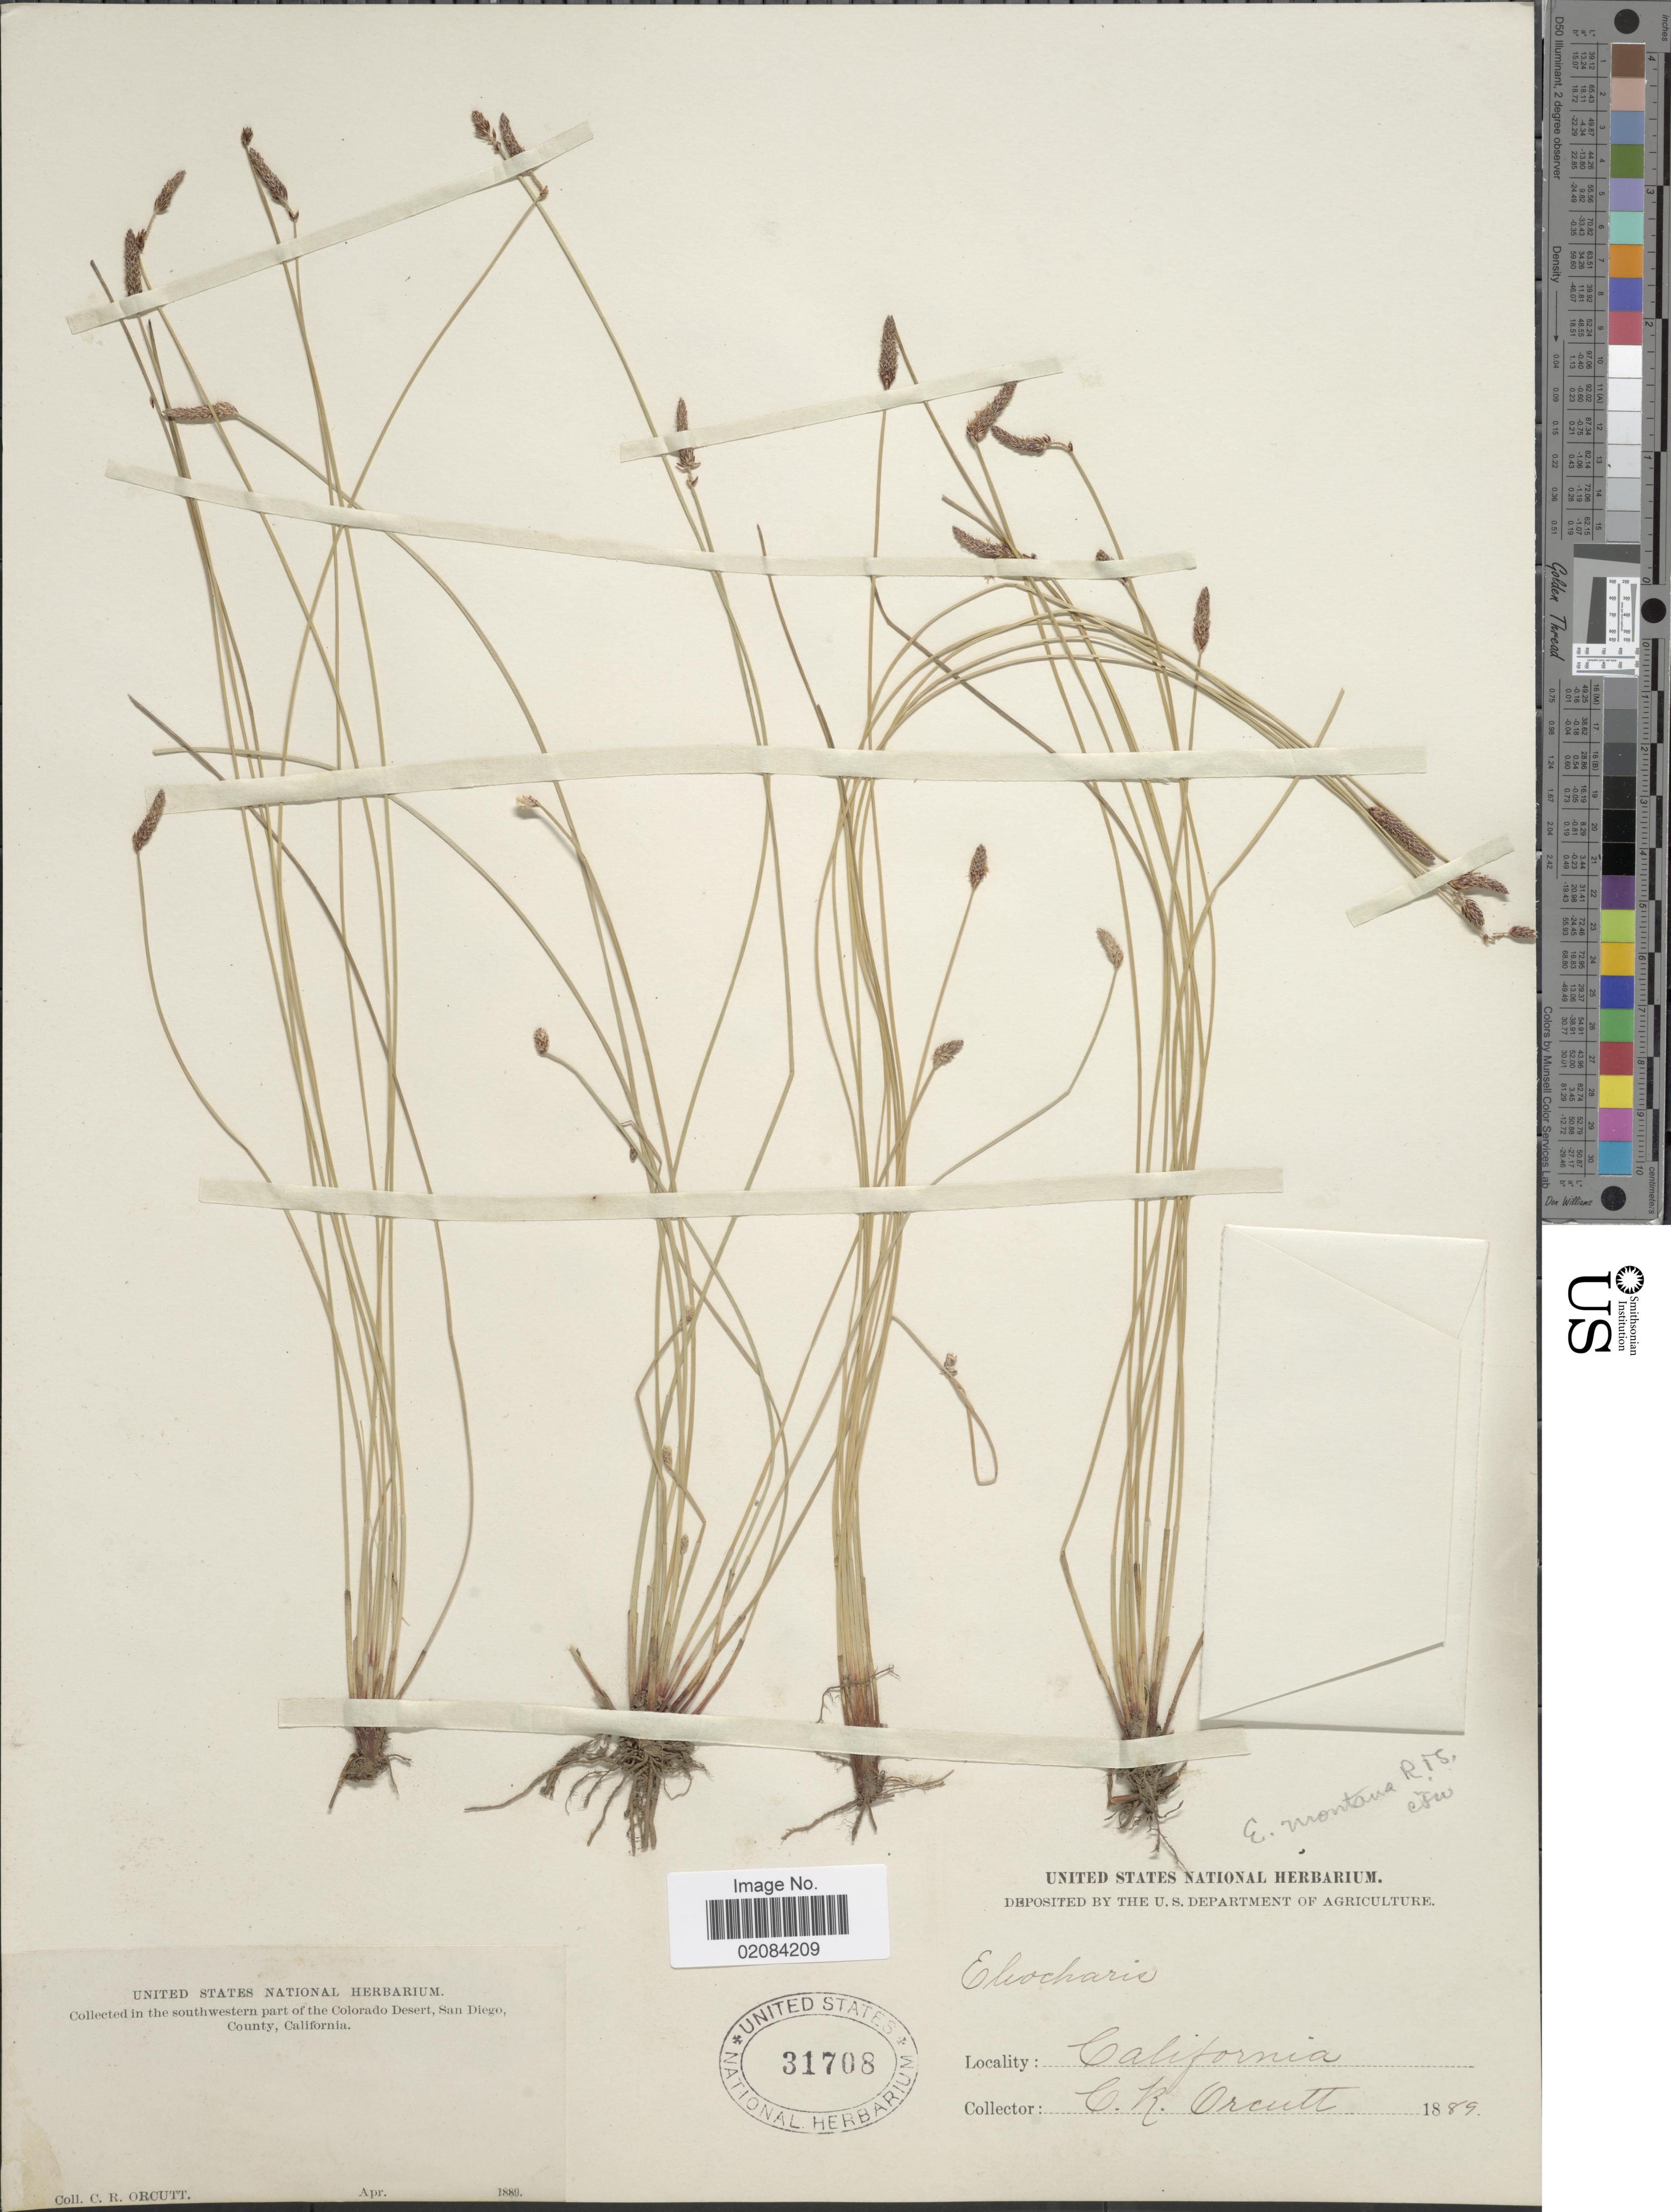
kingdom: Plantae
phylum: Tracheophyta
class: Liliopsida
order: Poales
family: Cyperaceae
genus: Eleocharis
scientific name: Eleocharis montevidensis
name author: Kunth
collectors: C. R. Orcutt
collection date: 1889-04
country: United States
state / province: California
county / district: San Diego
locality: California. Southwestern part of the Colorado Desert, San Diego County, California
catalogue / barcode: US 31708